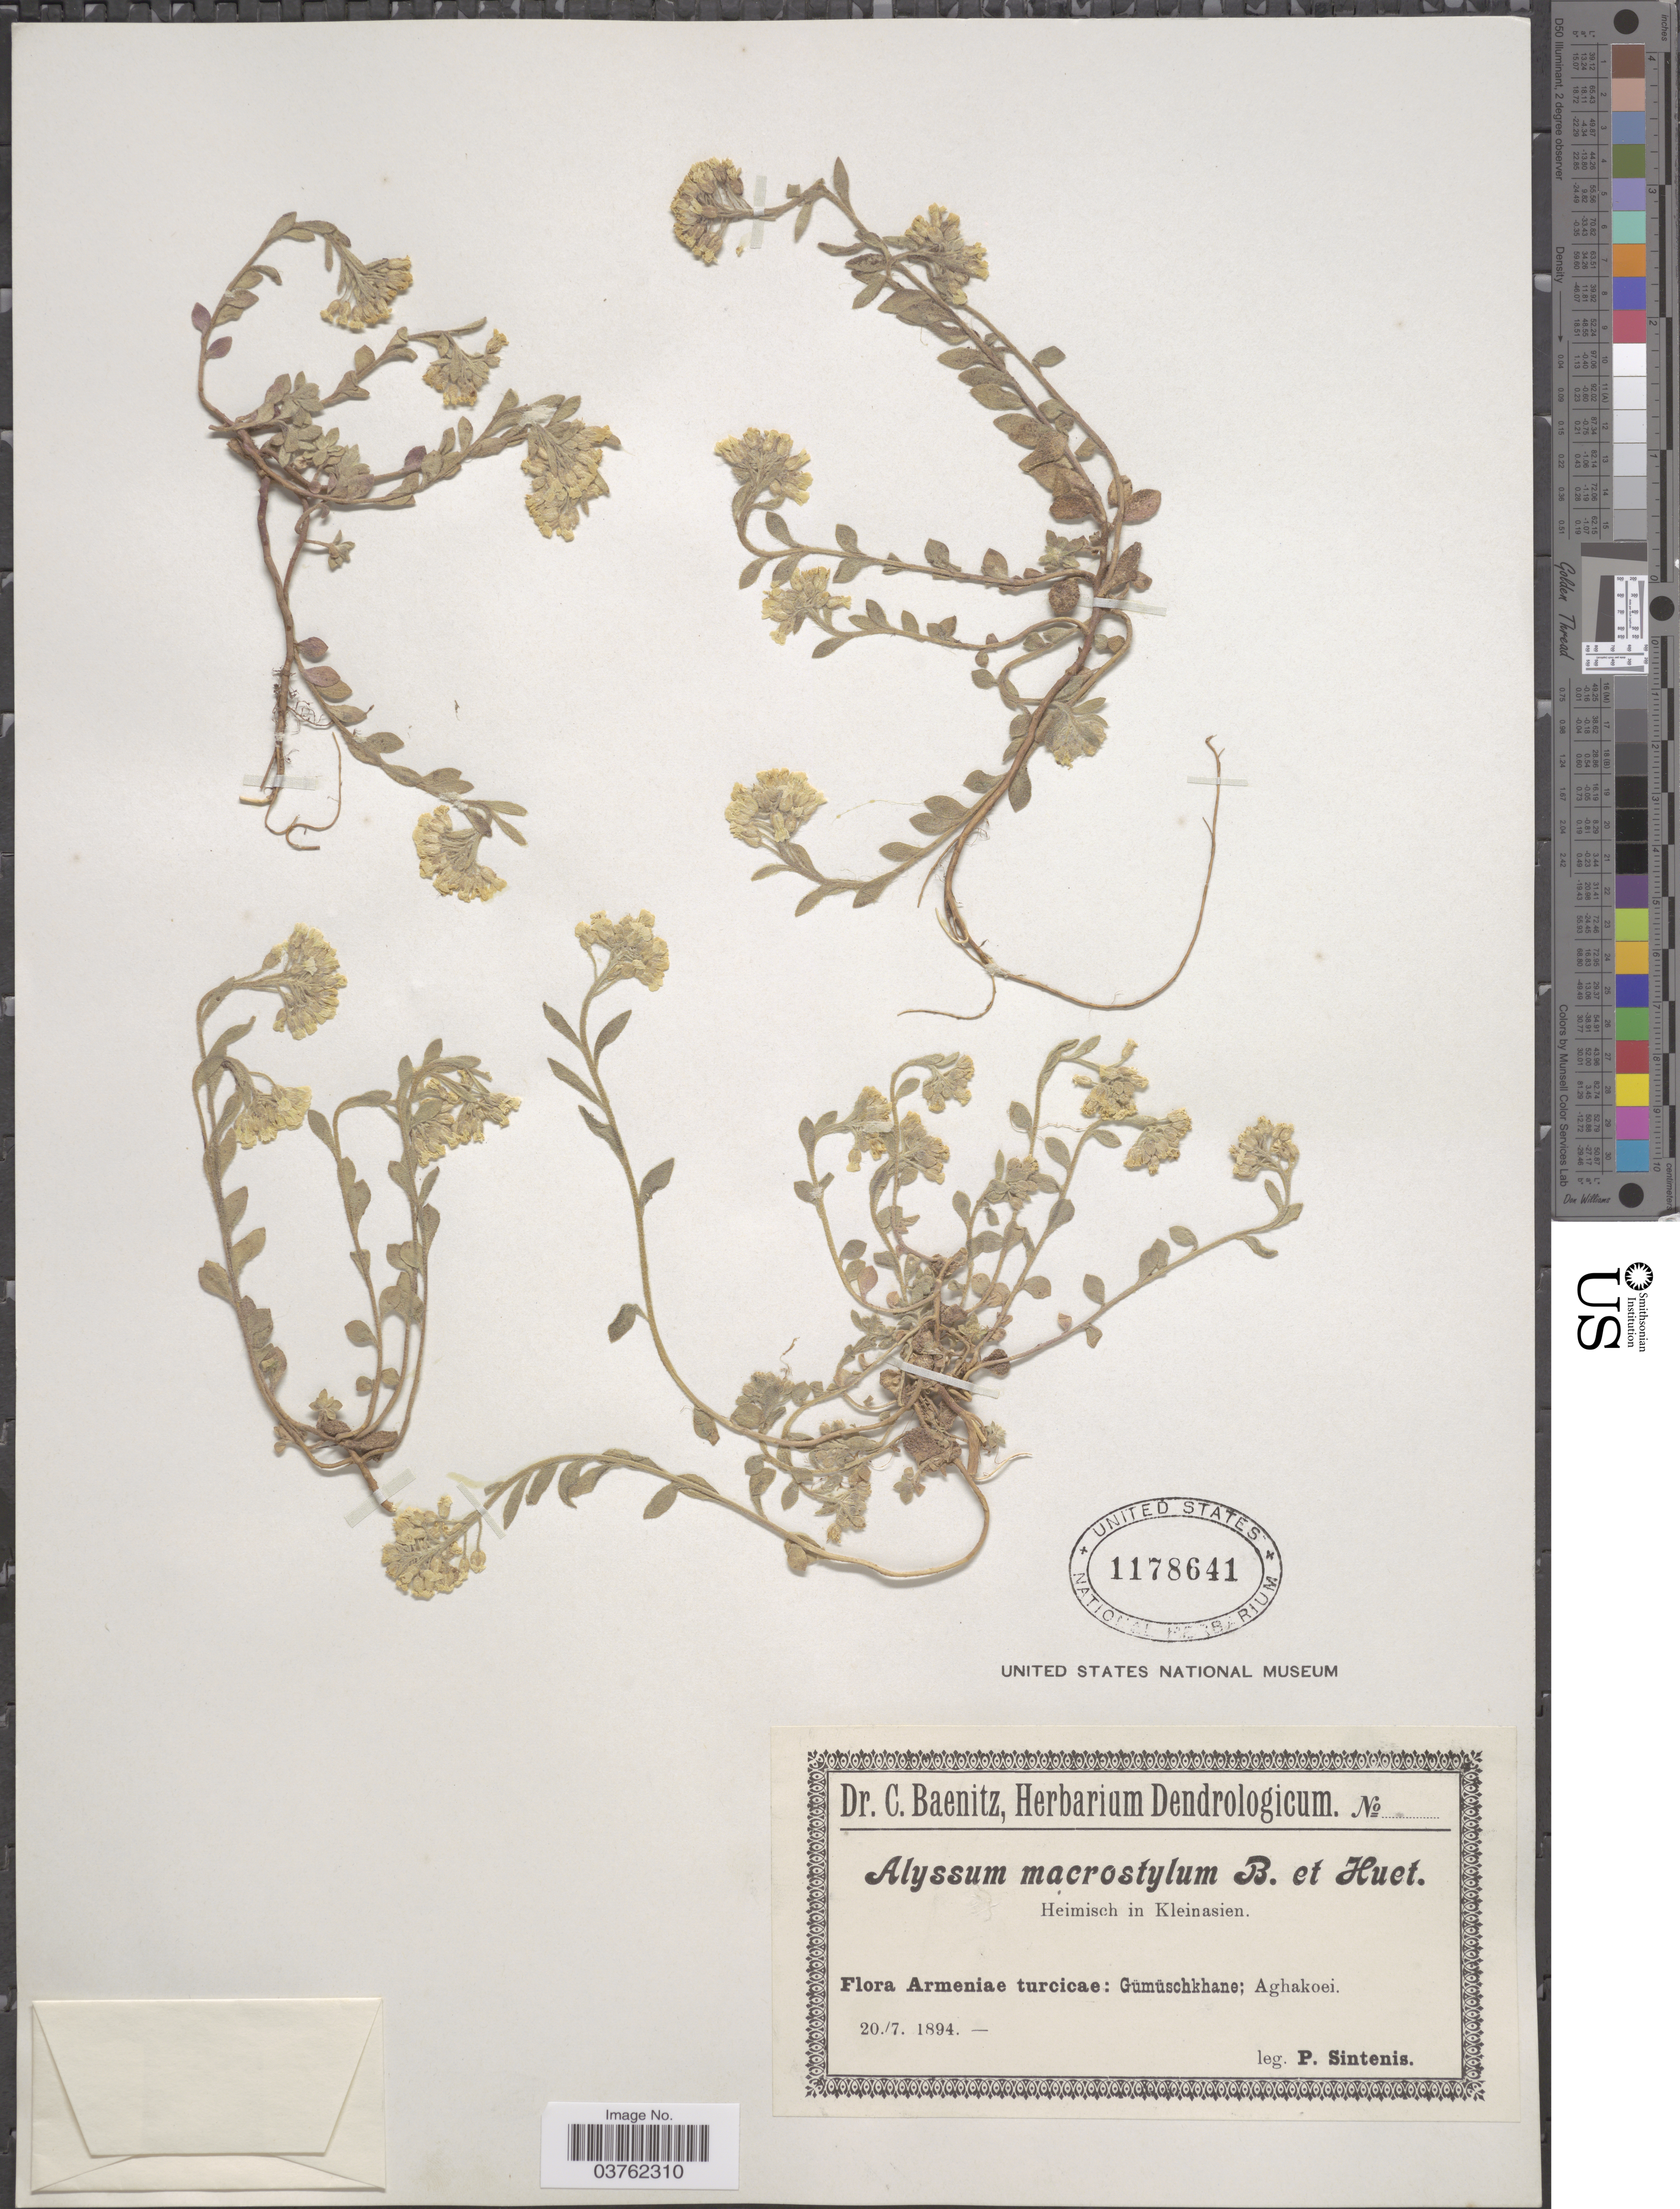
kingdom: Plantae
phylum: Tracheophyta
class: Magnoliopsida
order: Brassicales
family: Brassicaceae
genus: Alyssum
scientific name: Alyssum macrostylum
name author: Boiss. & A. Huet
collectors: P. Sintenis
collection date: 1894-07-20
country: Turkey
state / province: Gumushane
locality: Armeniae turcicae: Gümüschkhane; Aghakoei.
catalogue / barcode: US 1178641